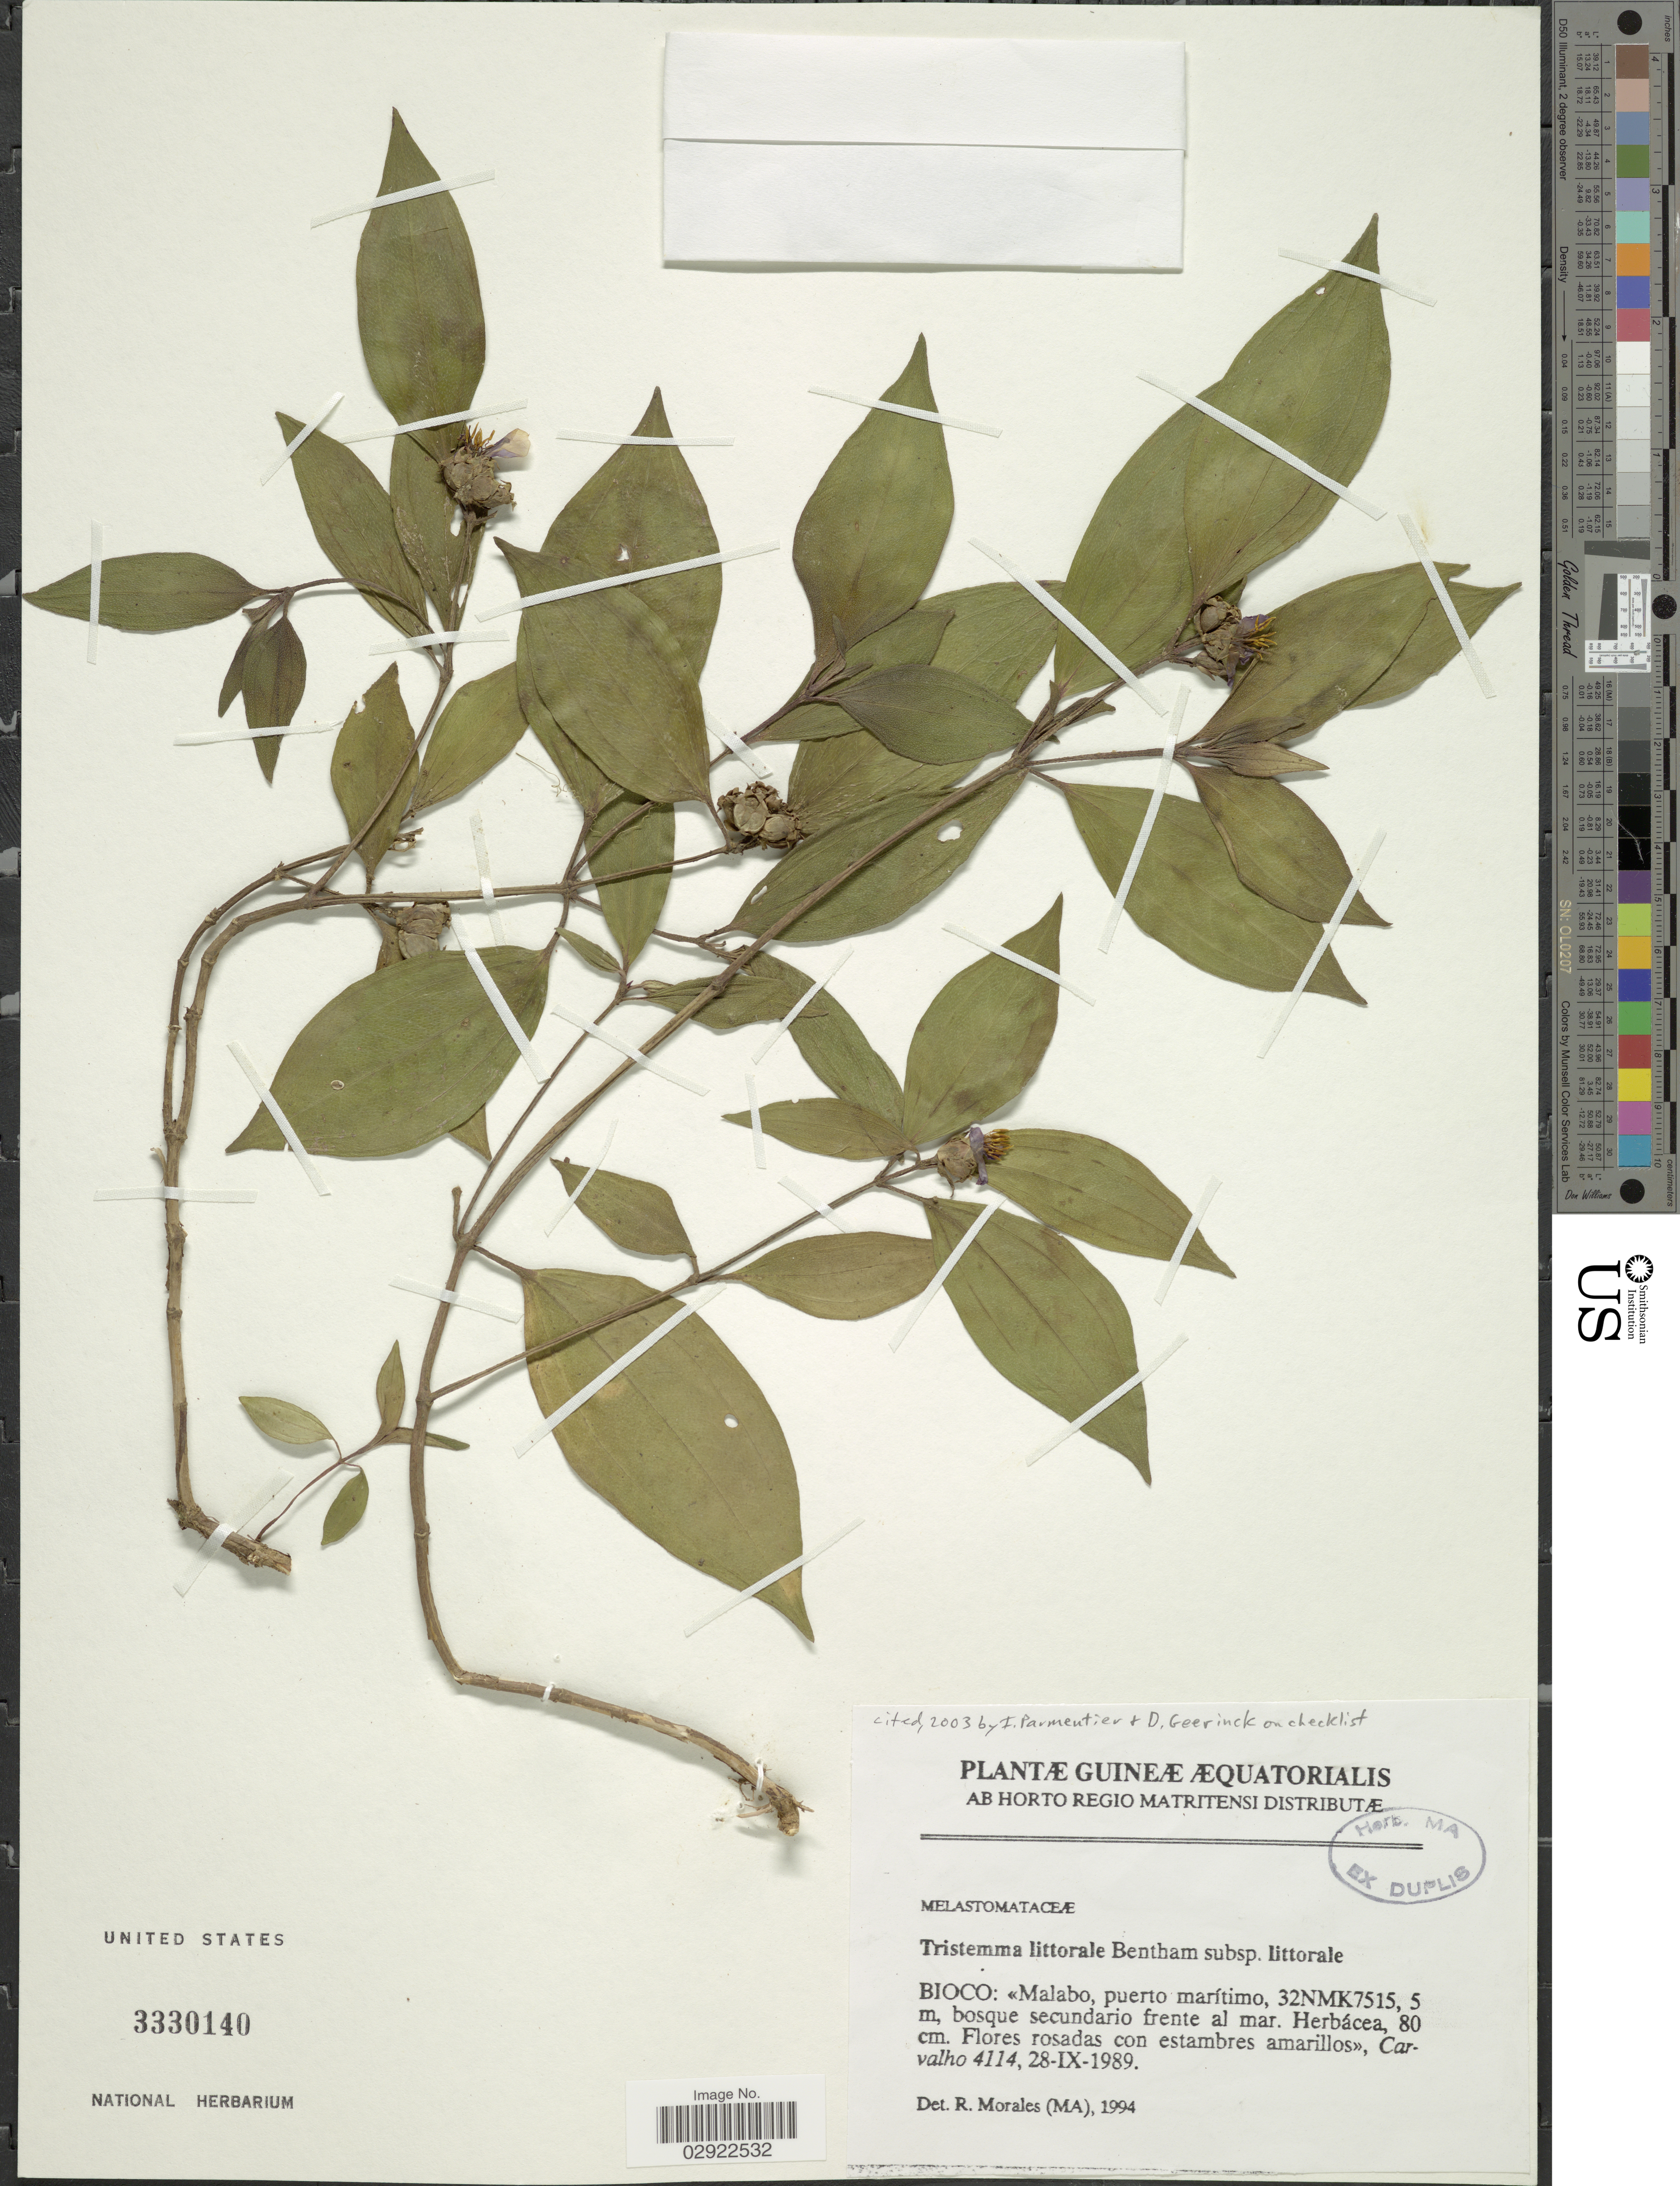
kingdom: Plantae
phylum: Tracheophyta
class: Magnoliopsida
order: Myrtales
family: Melastomataceae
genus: Tristemma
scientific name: Tristemma littorale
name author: Benth.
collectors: Carvalho, --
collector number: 4114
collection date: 1989-09-28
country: Equatorial Guinea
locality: Bioco: Malabo, puerto marítimo, 32NMK7515.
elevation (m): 5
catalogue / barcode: US 3330140